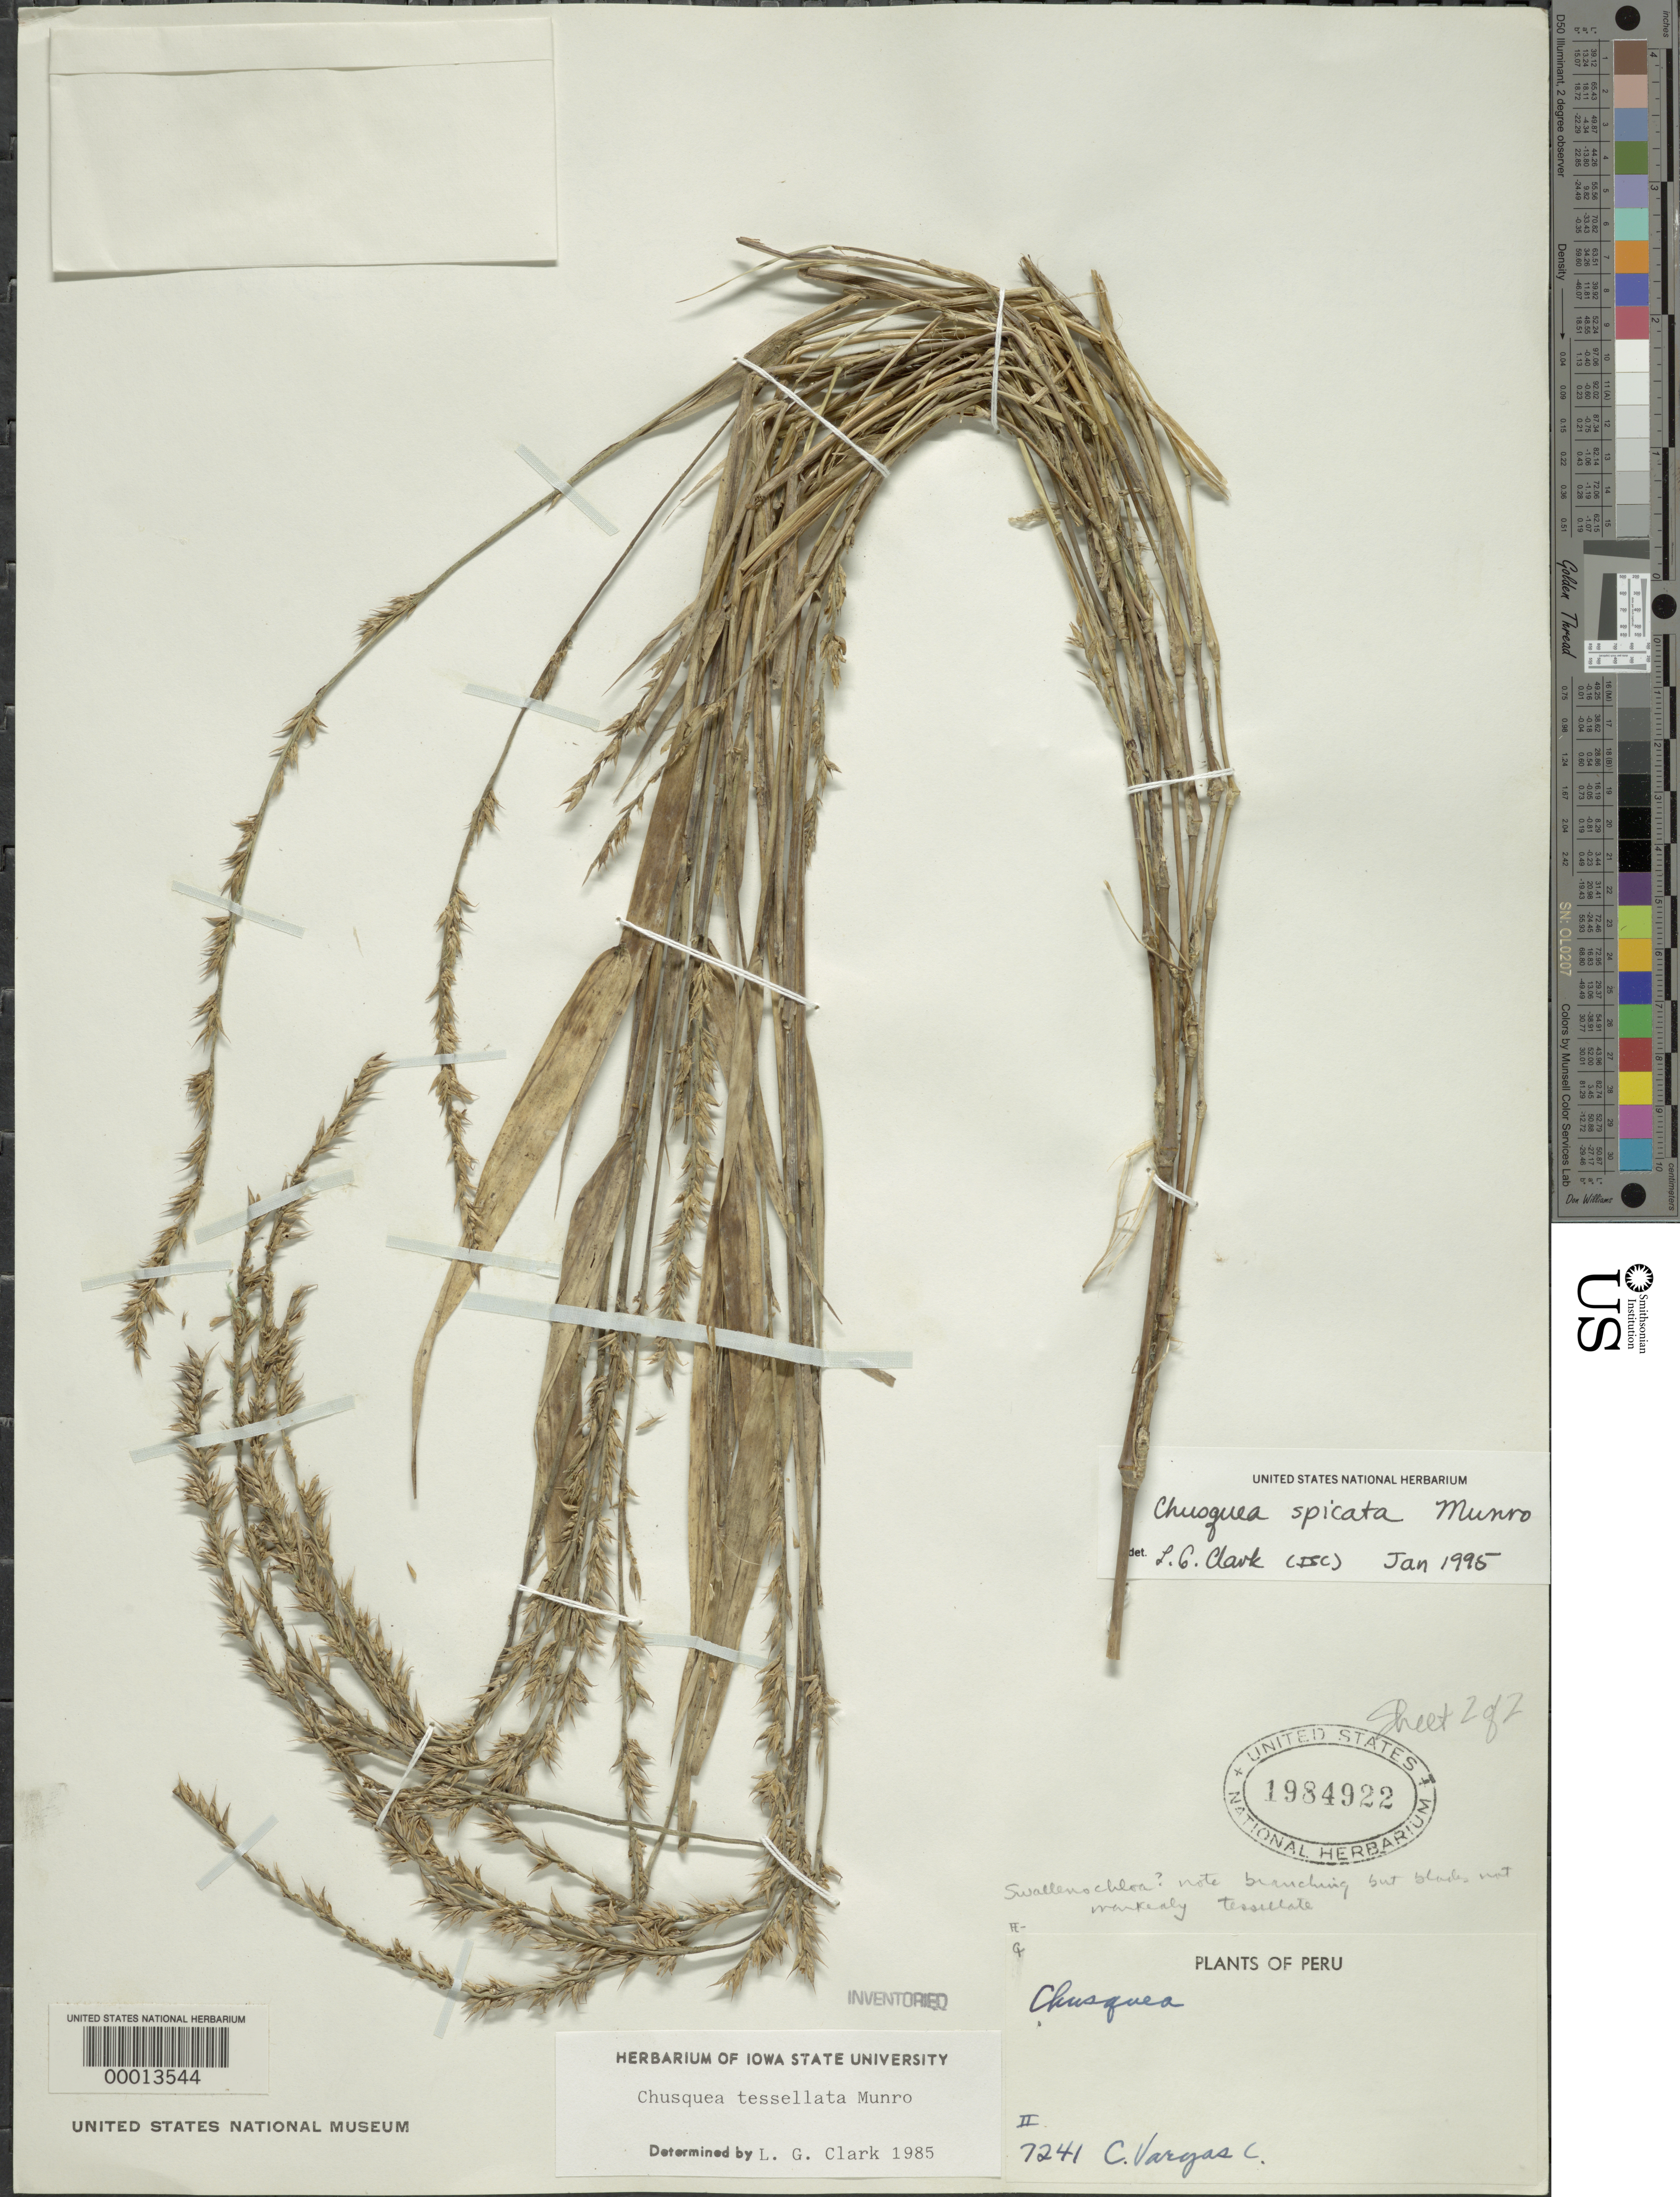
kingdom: Plantae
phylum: Tracheophyta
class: Liliopsida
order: Poales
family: Poaceae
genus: Chusquea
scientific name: Chusquea spicata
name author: Munro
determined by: Clark, Lynn G., (ISC), Iowa State University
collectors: C. Vargas Calderón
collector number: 7241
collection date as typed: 22 Jun 1948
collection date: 1948-06-22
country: Peru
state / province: Cusco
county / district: Urubamba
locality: antes Cuyupala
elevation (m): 3500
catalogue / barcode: US 1984922